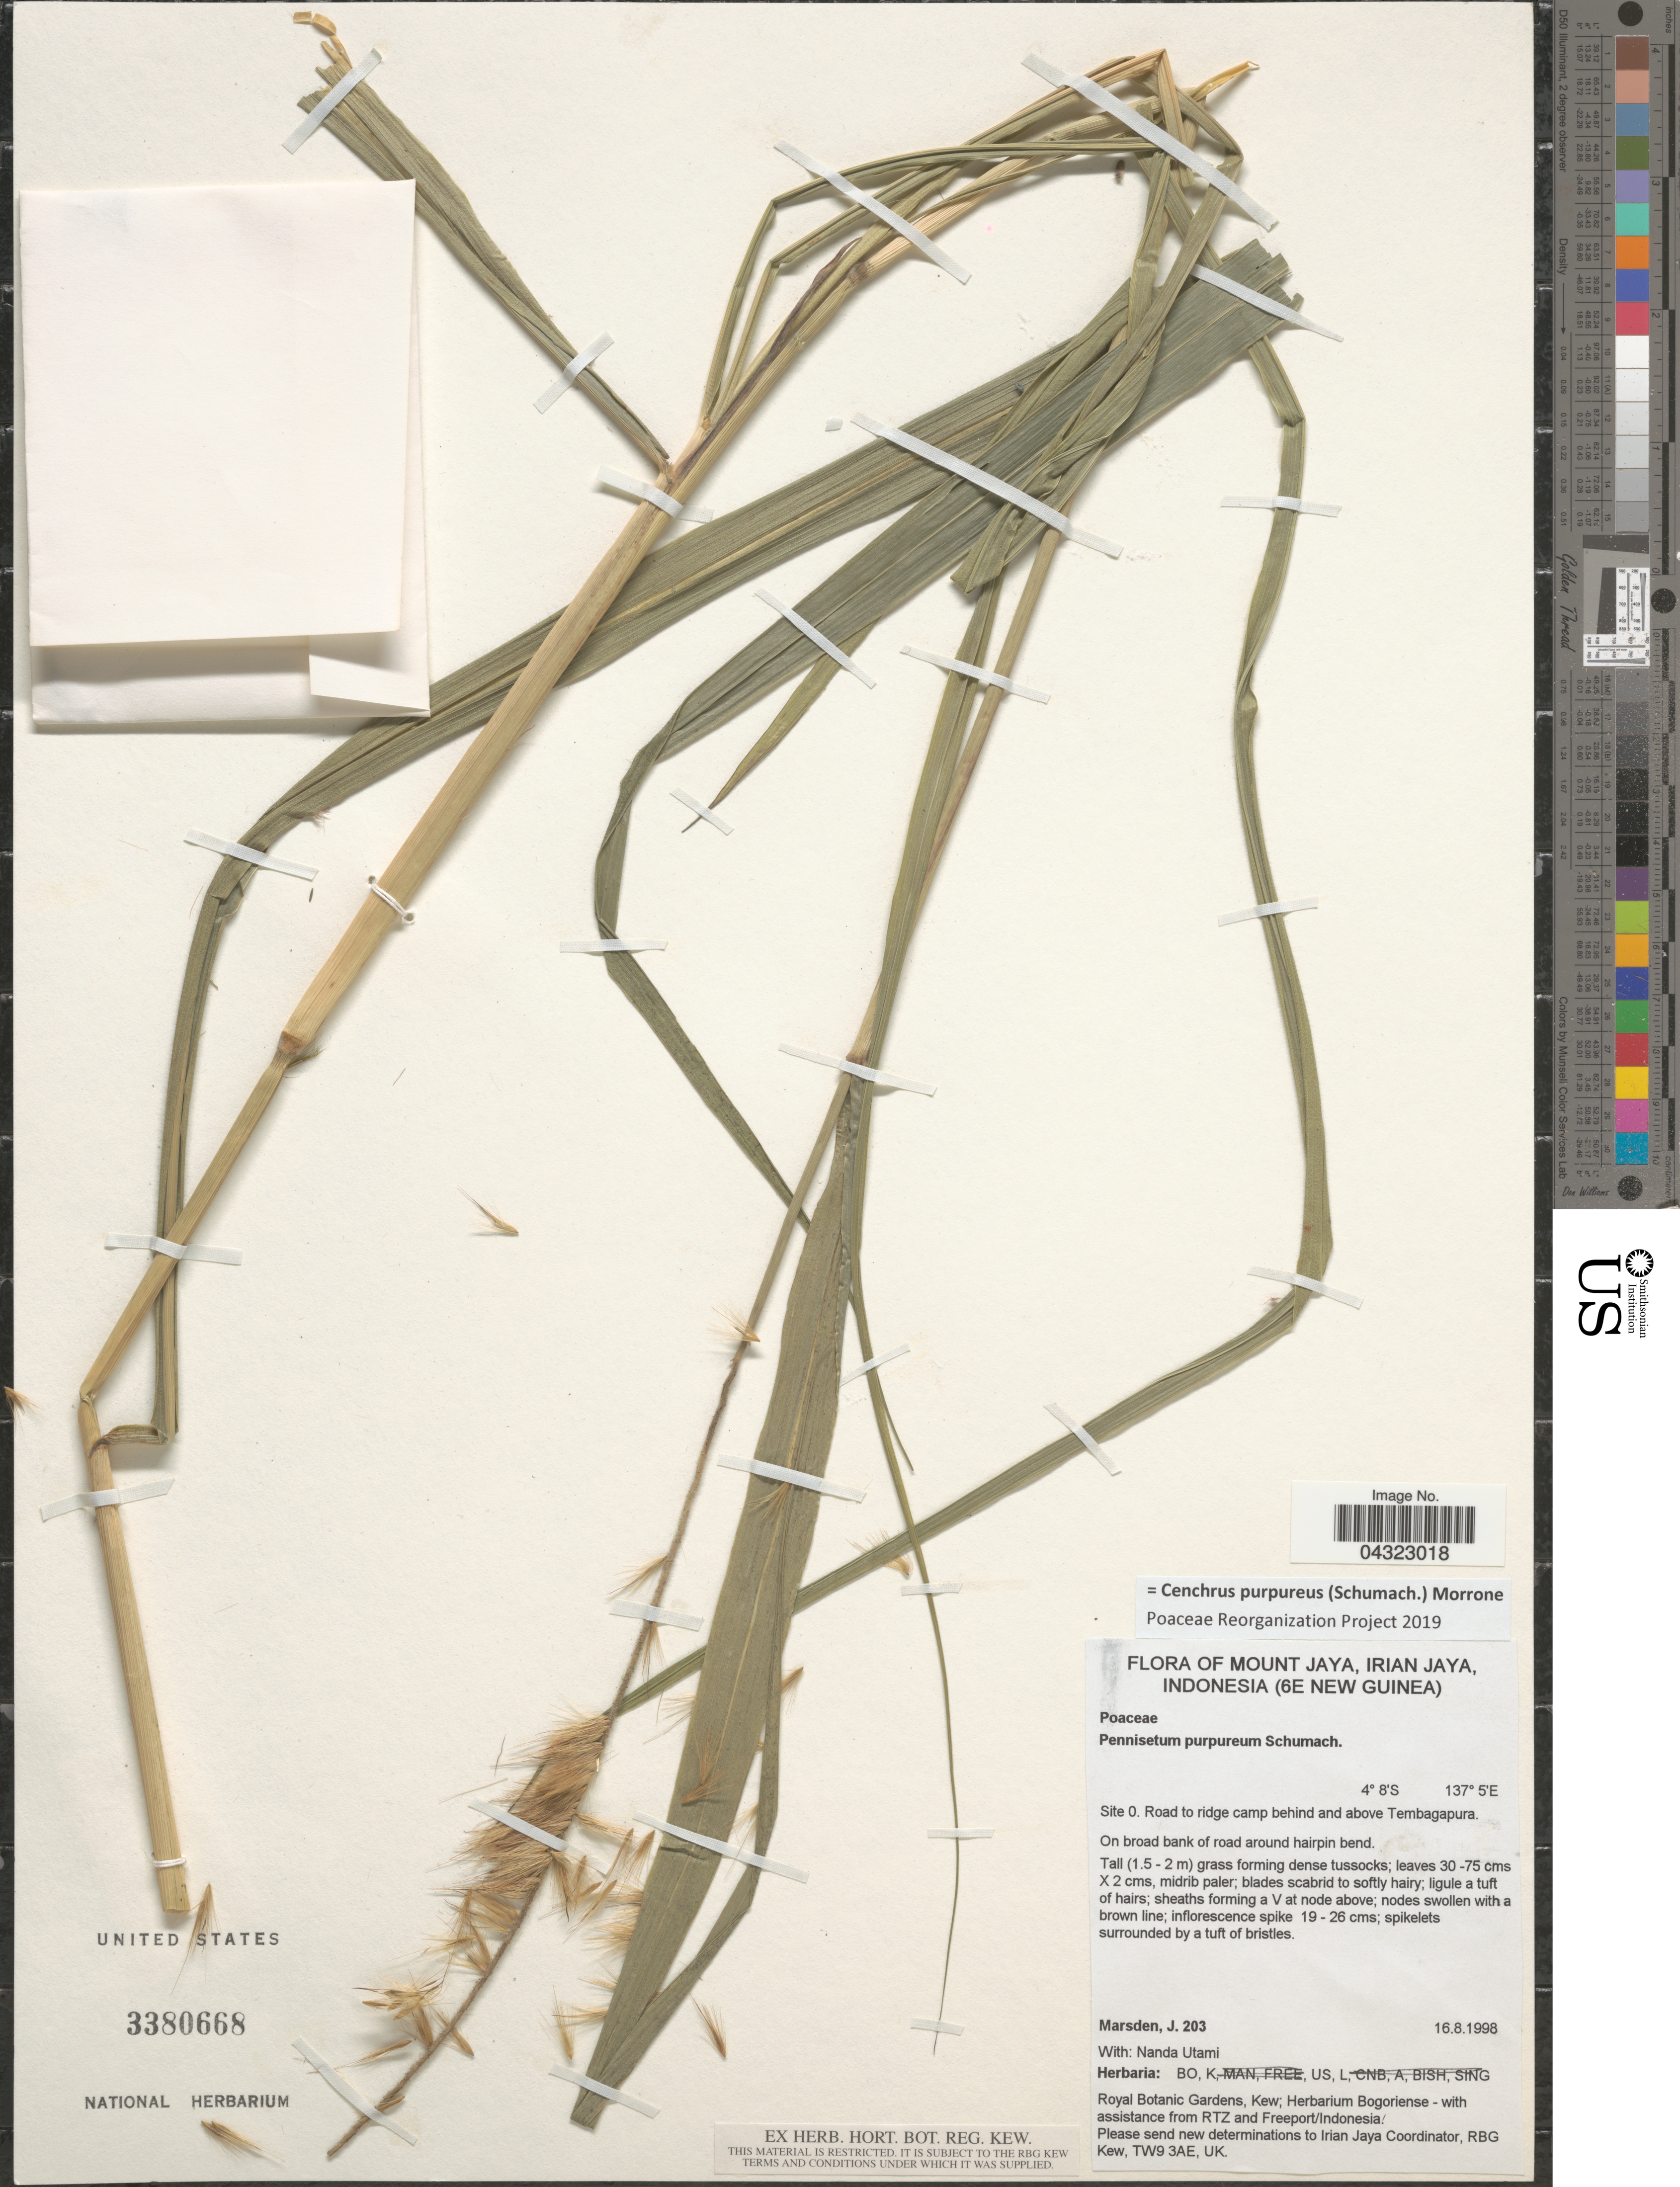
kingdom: Plantae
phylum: Tracheophyta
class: Liliopsida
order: Poales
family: Poaceae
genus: Cenchrus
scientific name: Cenchrus purpureus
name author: (Schumach.) Morrone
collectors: J. Marsden & N. Utami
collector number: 203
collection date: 1998-08-16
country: Indonesia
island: New Guinea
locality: Mount Jaya, Irian Jaya, (6E New Guinea). Site 0. Road to ridge camp behind and above Tembagapura. On broad bank of road around hairpin bend.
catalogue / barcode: US 3380668